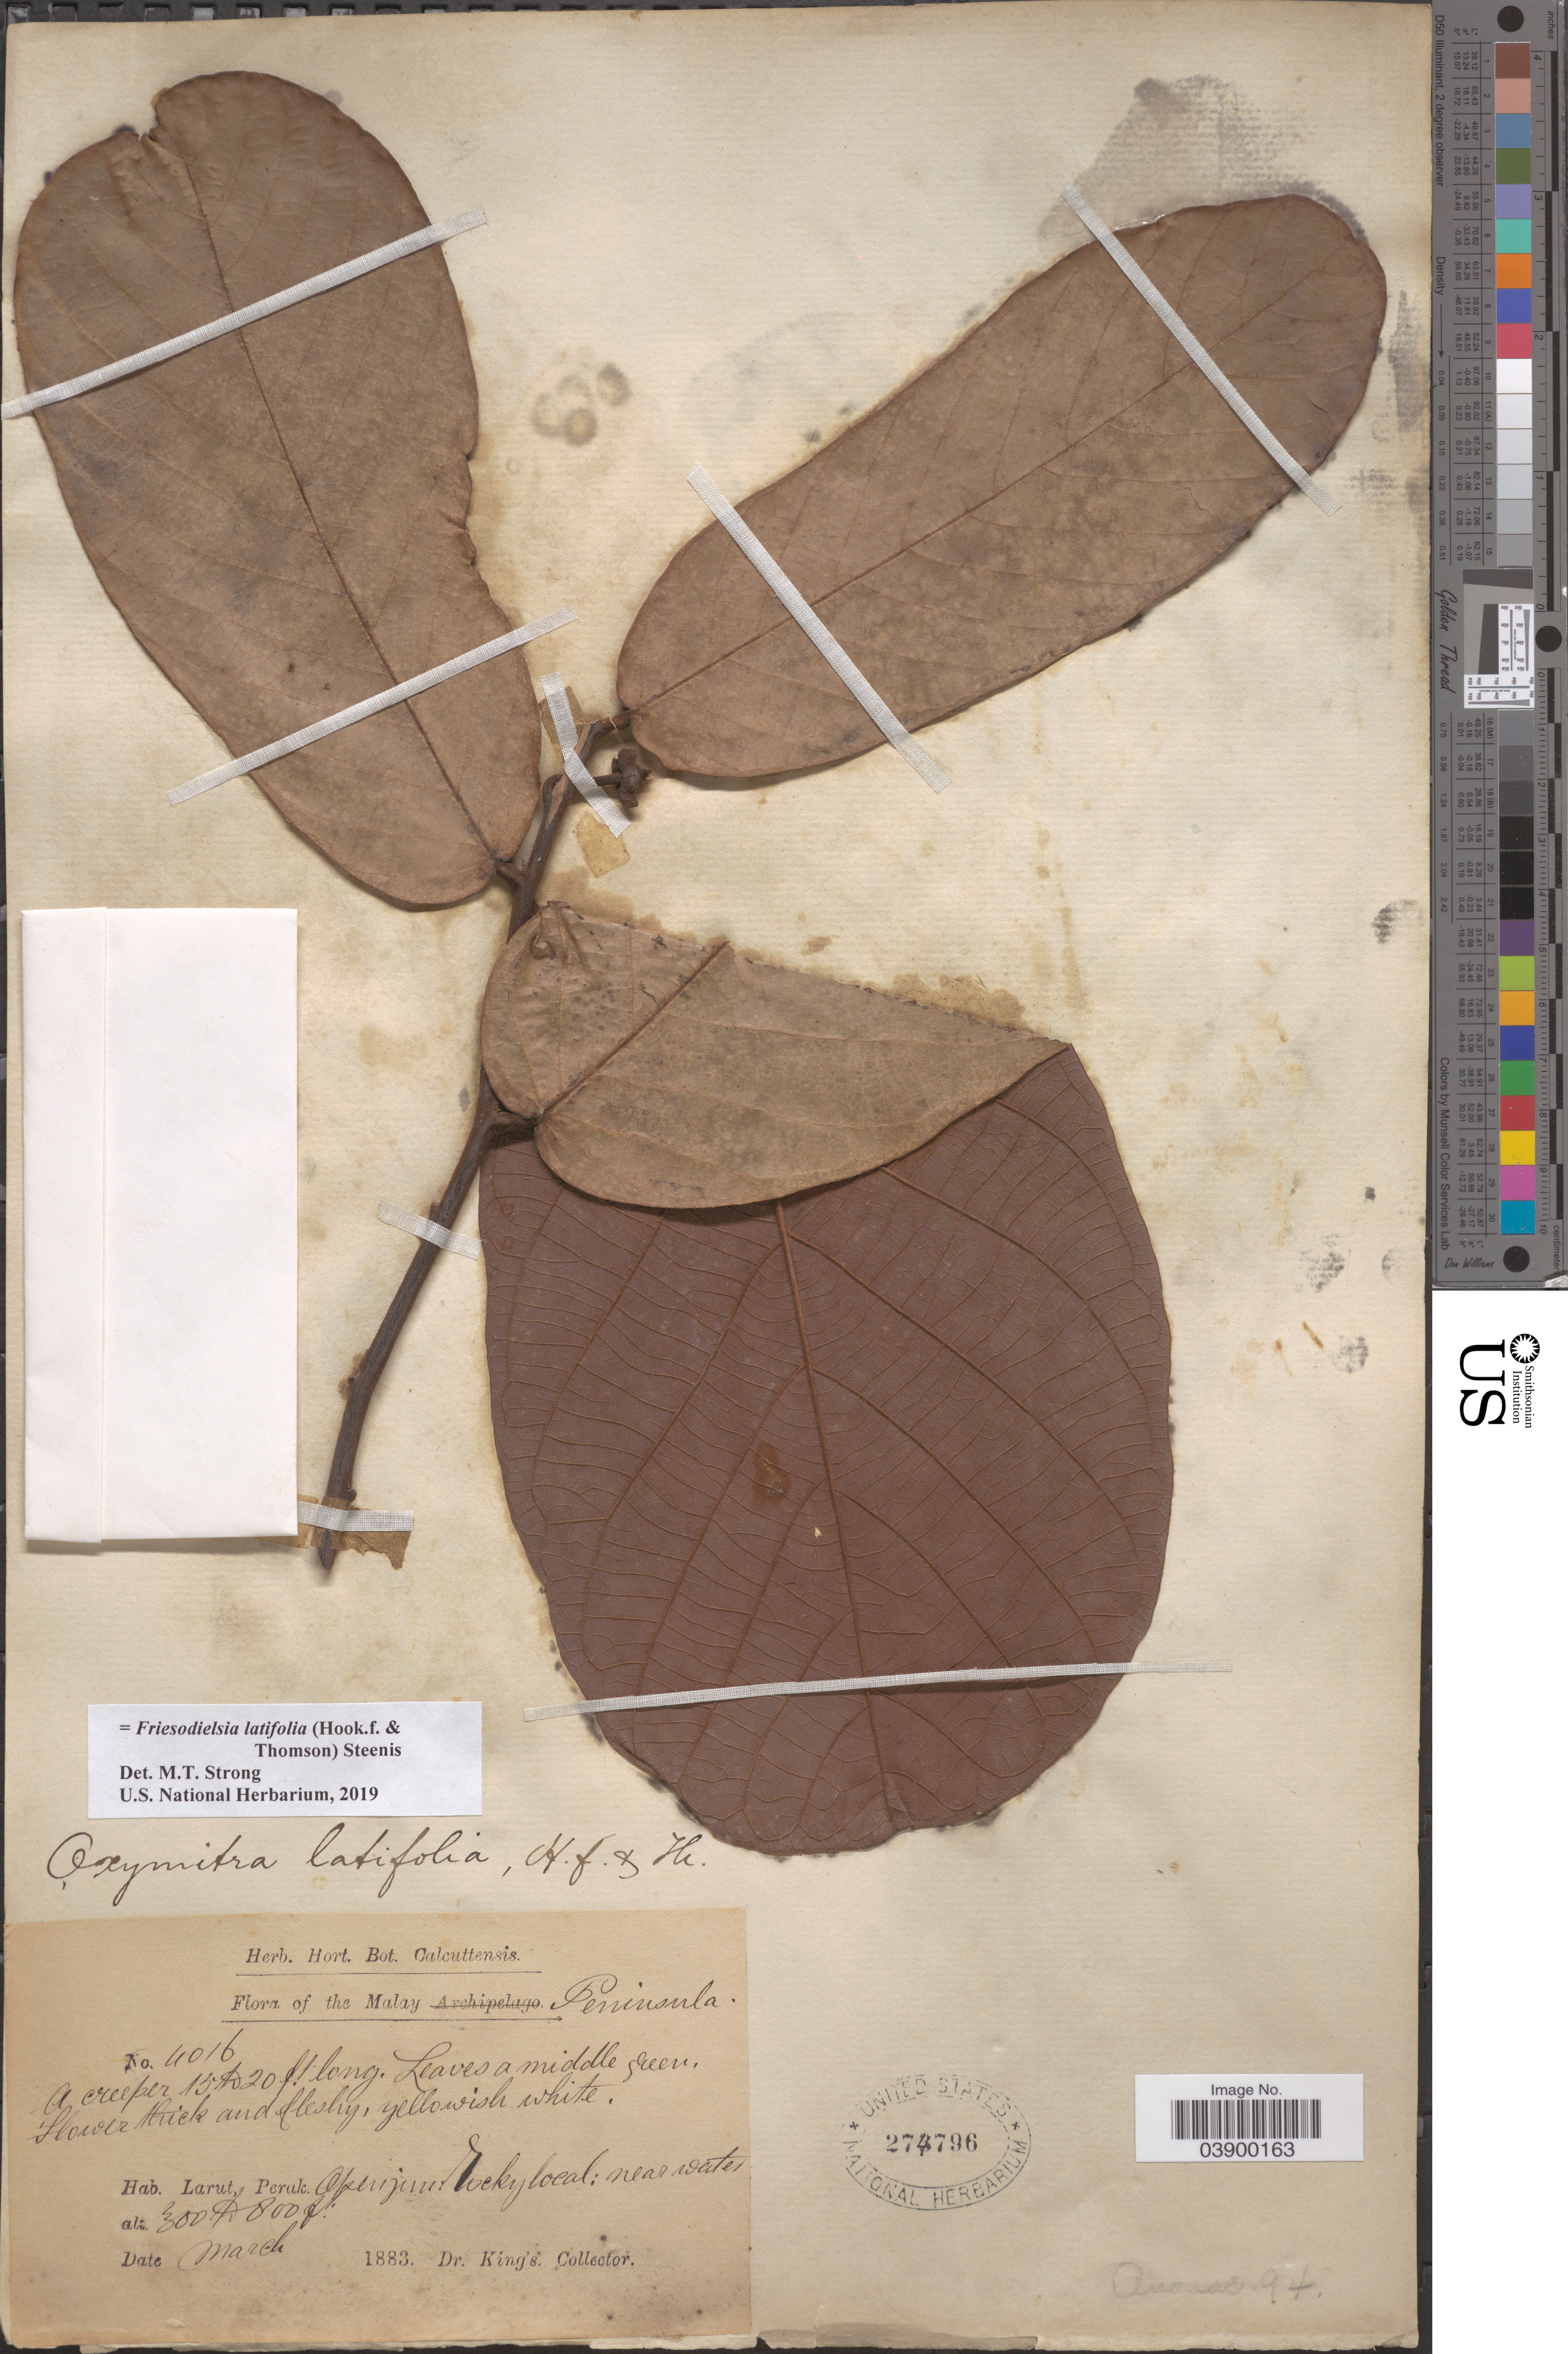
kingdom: Plantae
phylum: Tracheophyta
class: Magnoliopsida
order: Magnoliales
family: Annonaceae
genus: Friesodielsia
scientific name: Friesodielsia latifolia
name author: (Hook. f. & Thomson) Steenis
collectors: Dr. King's collector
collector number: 4016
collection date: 1883-03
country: Malaysia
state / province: Perak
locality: The Malay Peninsula. Larut.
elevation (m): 91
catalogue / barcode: US 274796